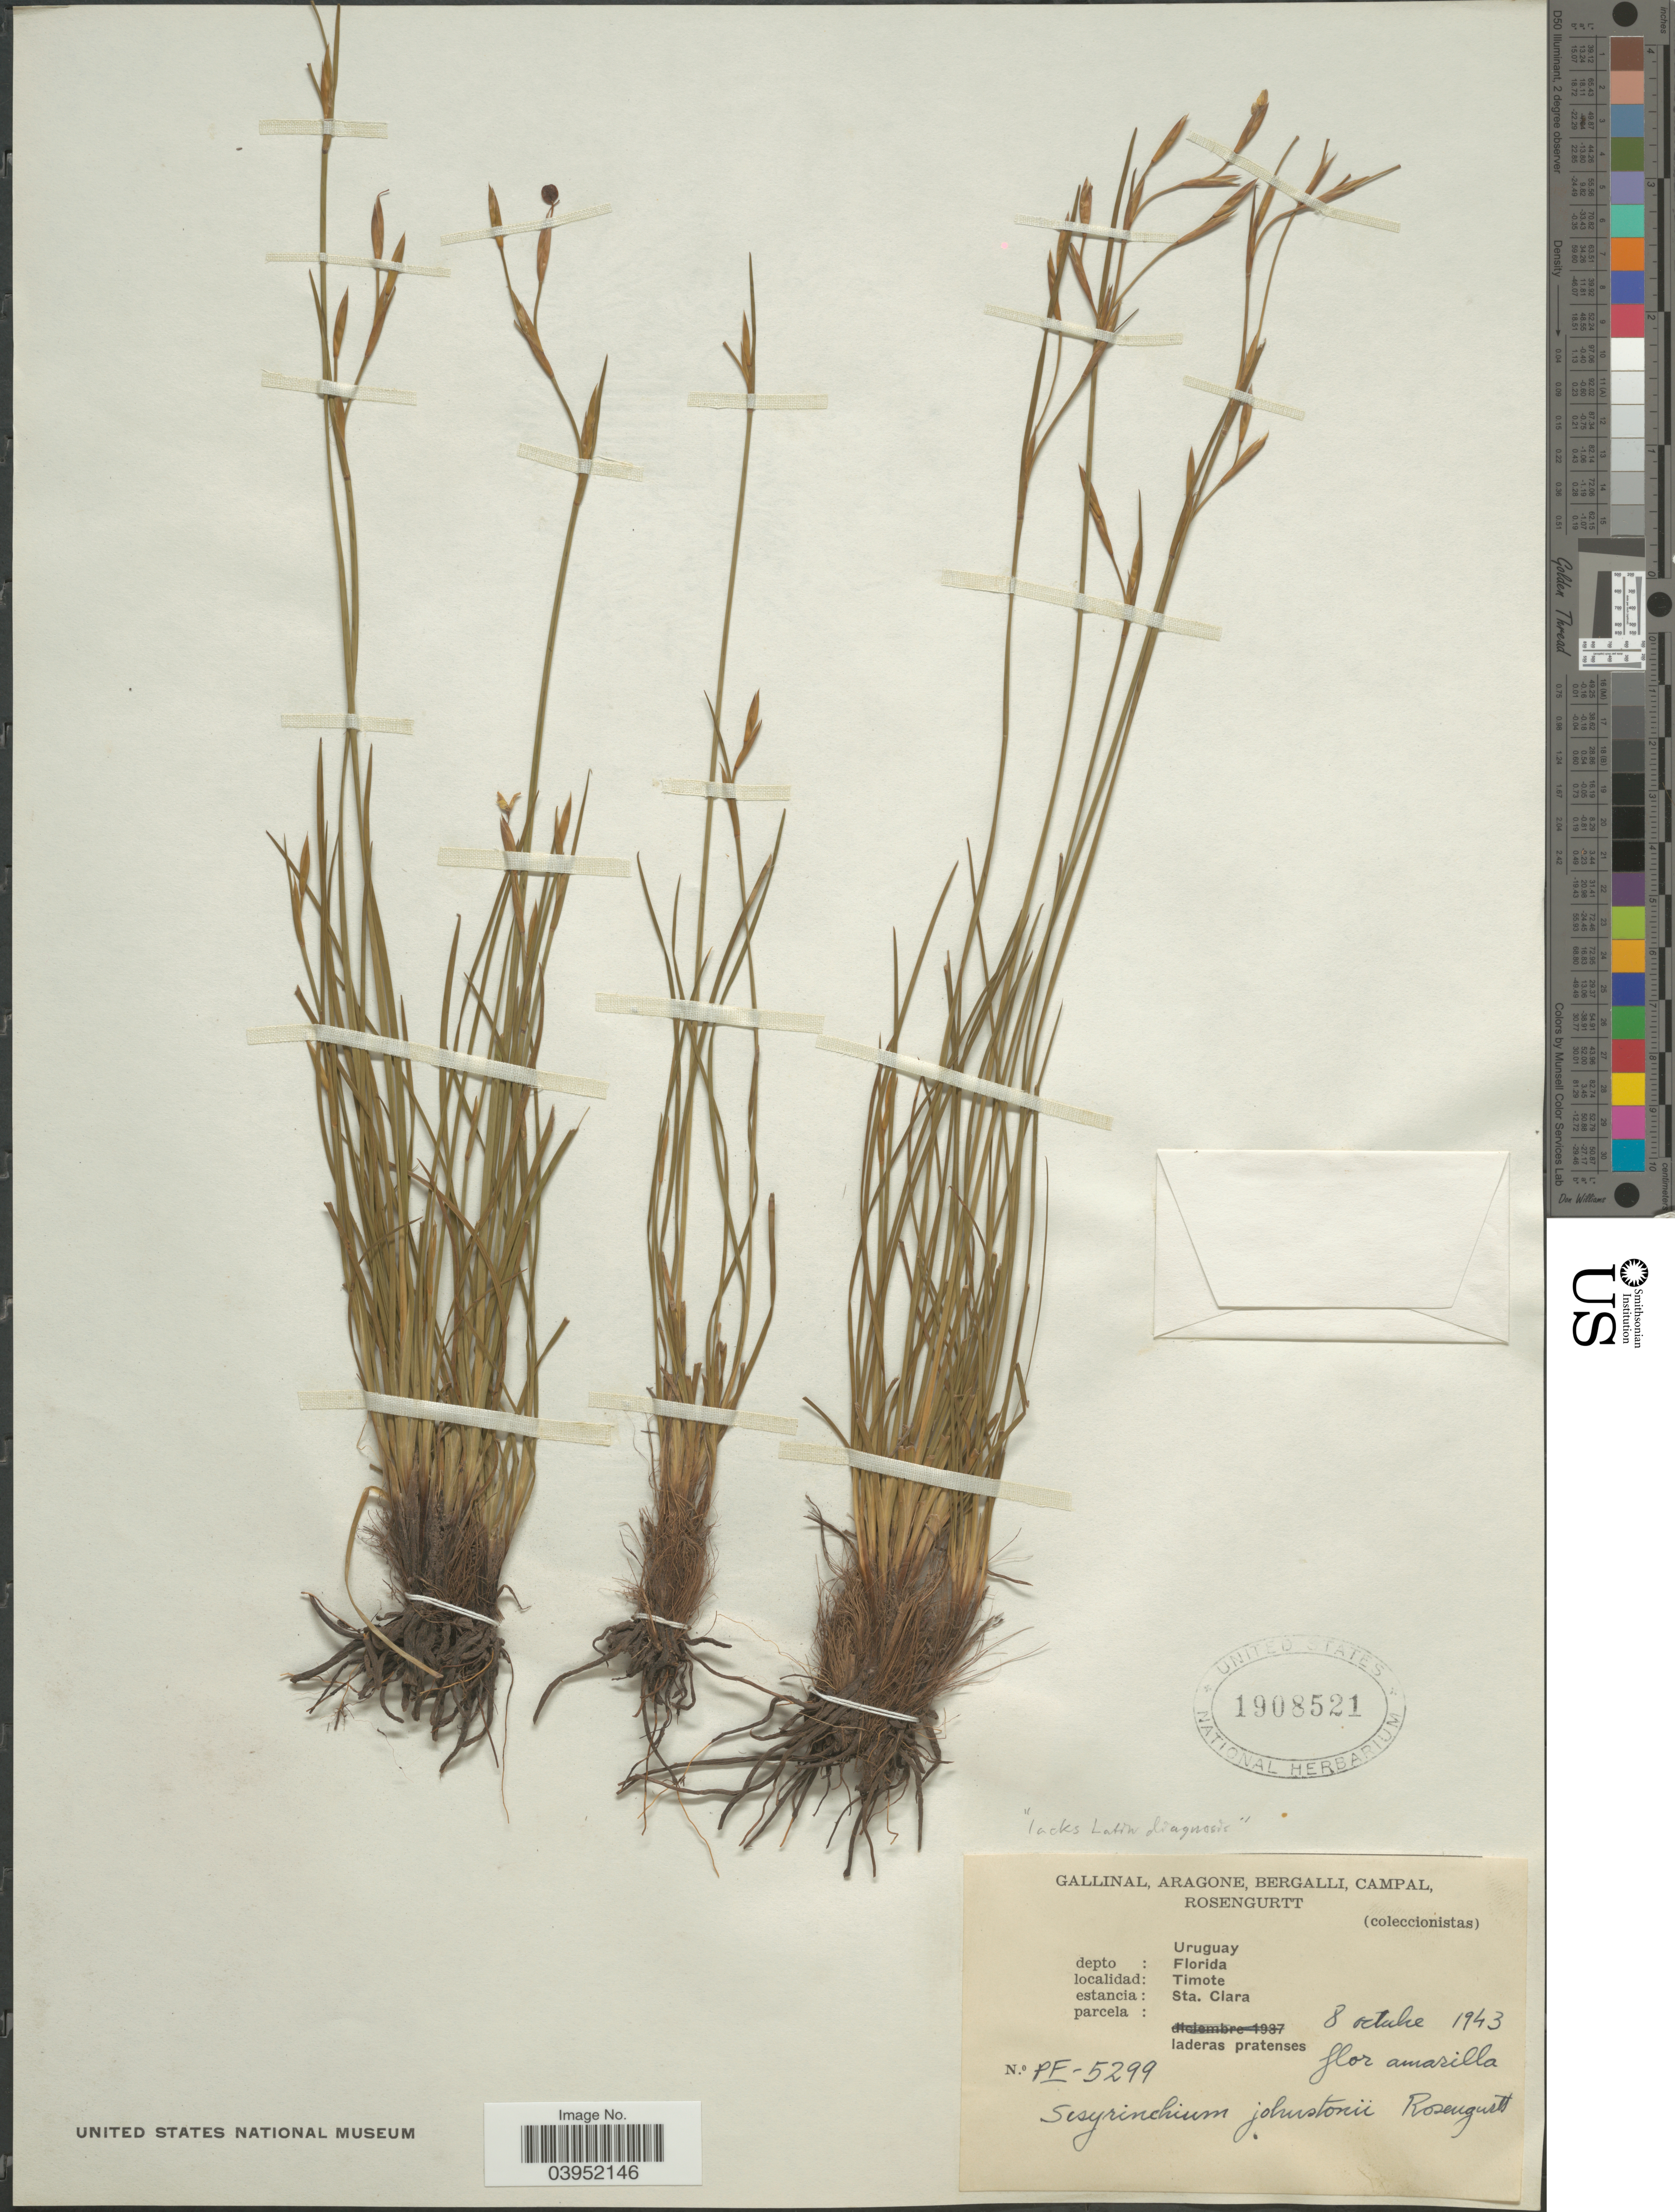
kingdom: Plantae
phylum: Tracheophyta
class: Liliopsida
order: Asparagales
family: Iridaceae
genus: Sisyrinchium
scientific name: Sisyrinchium johnstonii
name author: Standl.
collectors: -. Gallinal, -- Aragone, -- Bergalli, -- Campal & Rosengurtt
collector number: PE-5299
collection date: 1943-10-08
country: Uruguay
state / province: Florida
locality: Depto: Florida. Timote. Estancia: Sta. Clara.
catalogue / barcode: US 1908521